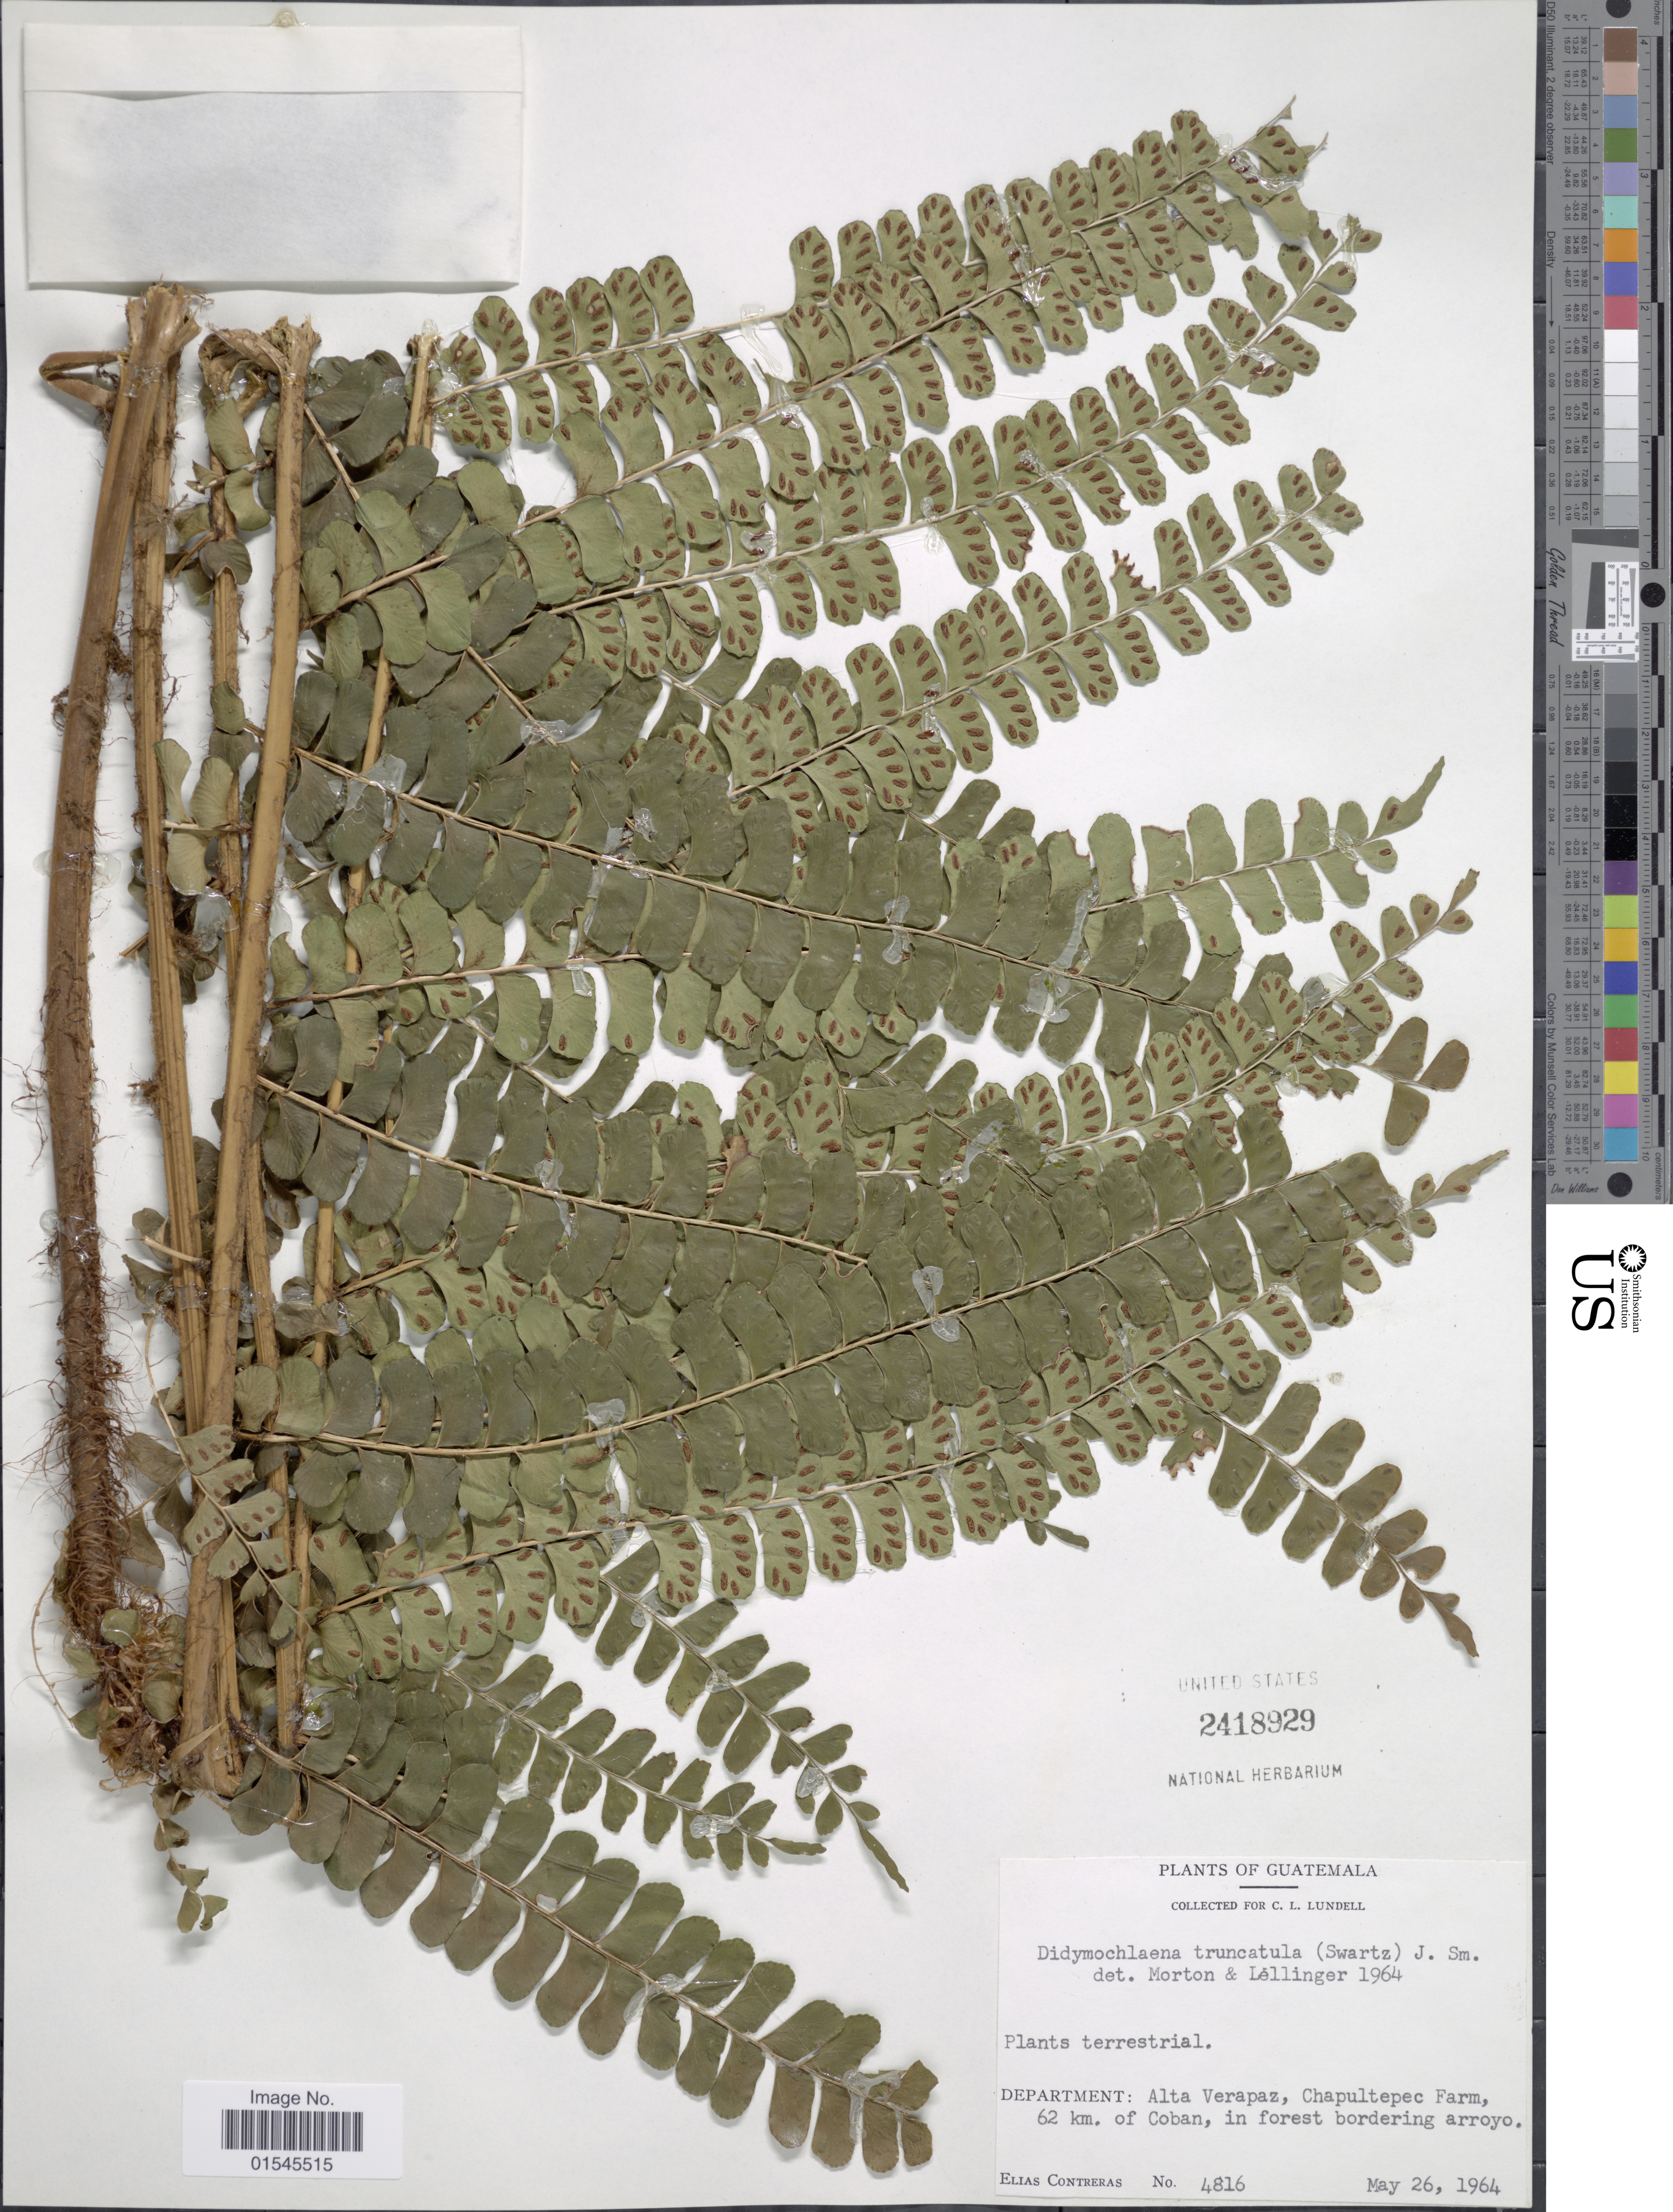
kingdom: Plantae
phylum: Tracheophyta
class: Polypodiopsida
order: Polypodiales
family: Didymochlaenaceae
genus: Didymochlaena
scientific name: Didymochlaena truncatula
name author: (Sw.) J. Sm.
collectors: E. Contreras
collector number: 4816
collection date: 1964-05-26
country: Guatemala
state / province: El Petén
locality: Guatemala. Department: Alta Verpaz, Chapultepec Farm, 62 km. Of Coban, in forest bordering arroyo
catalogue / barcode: US 2418929